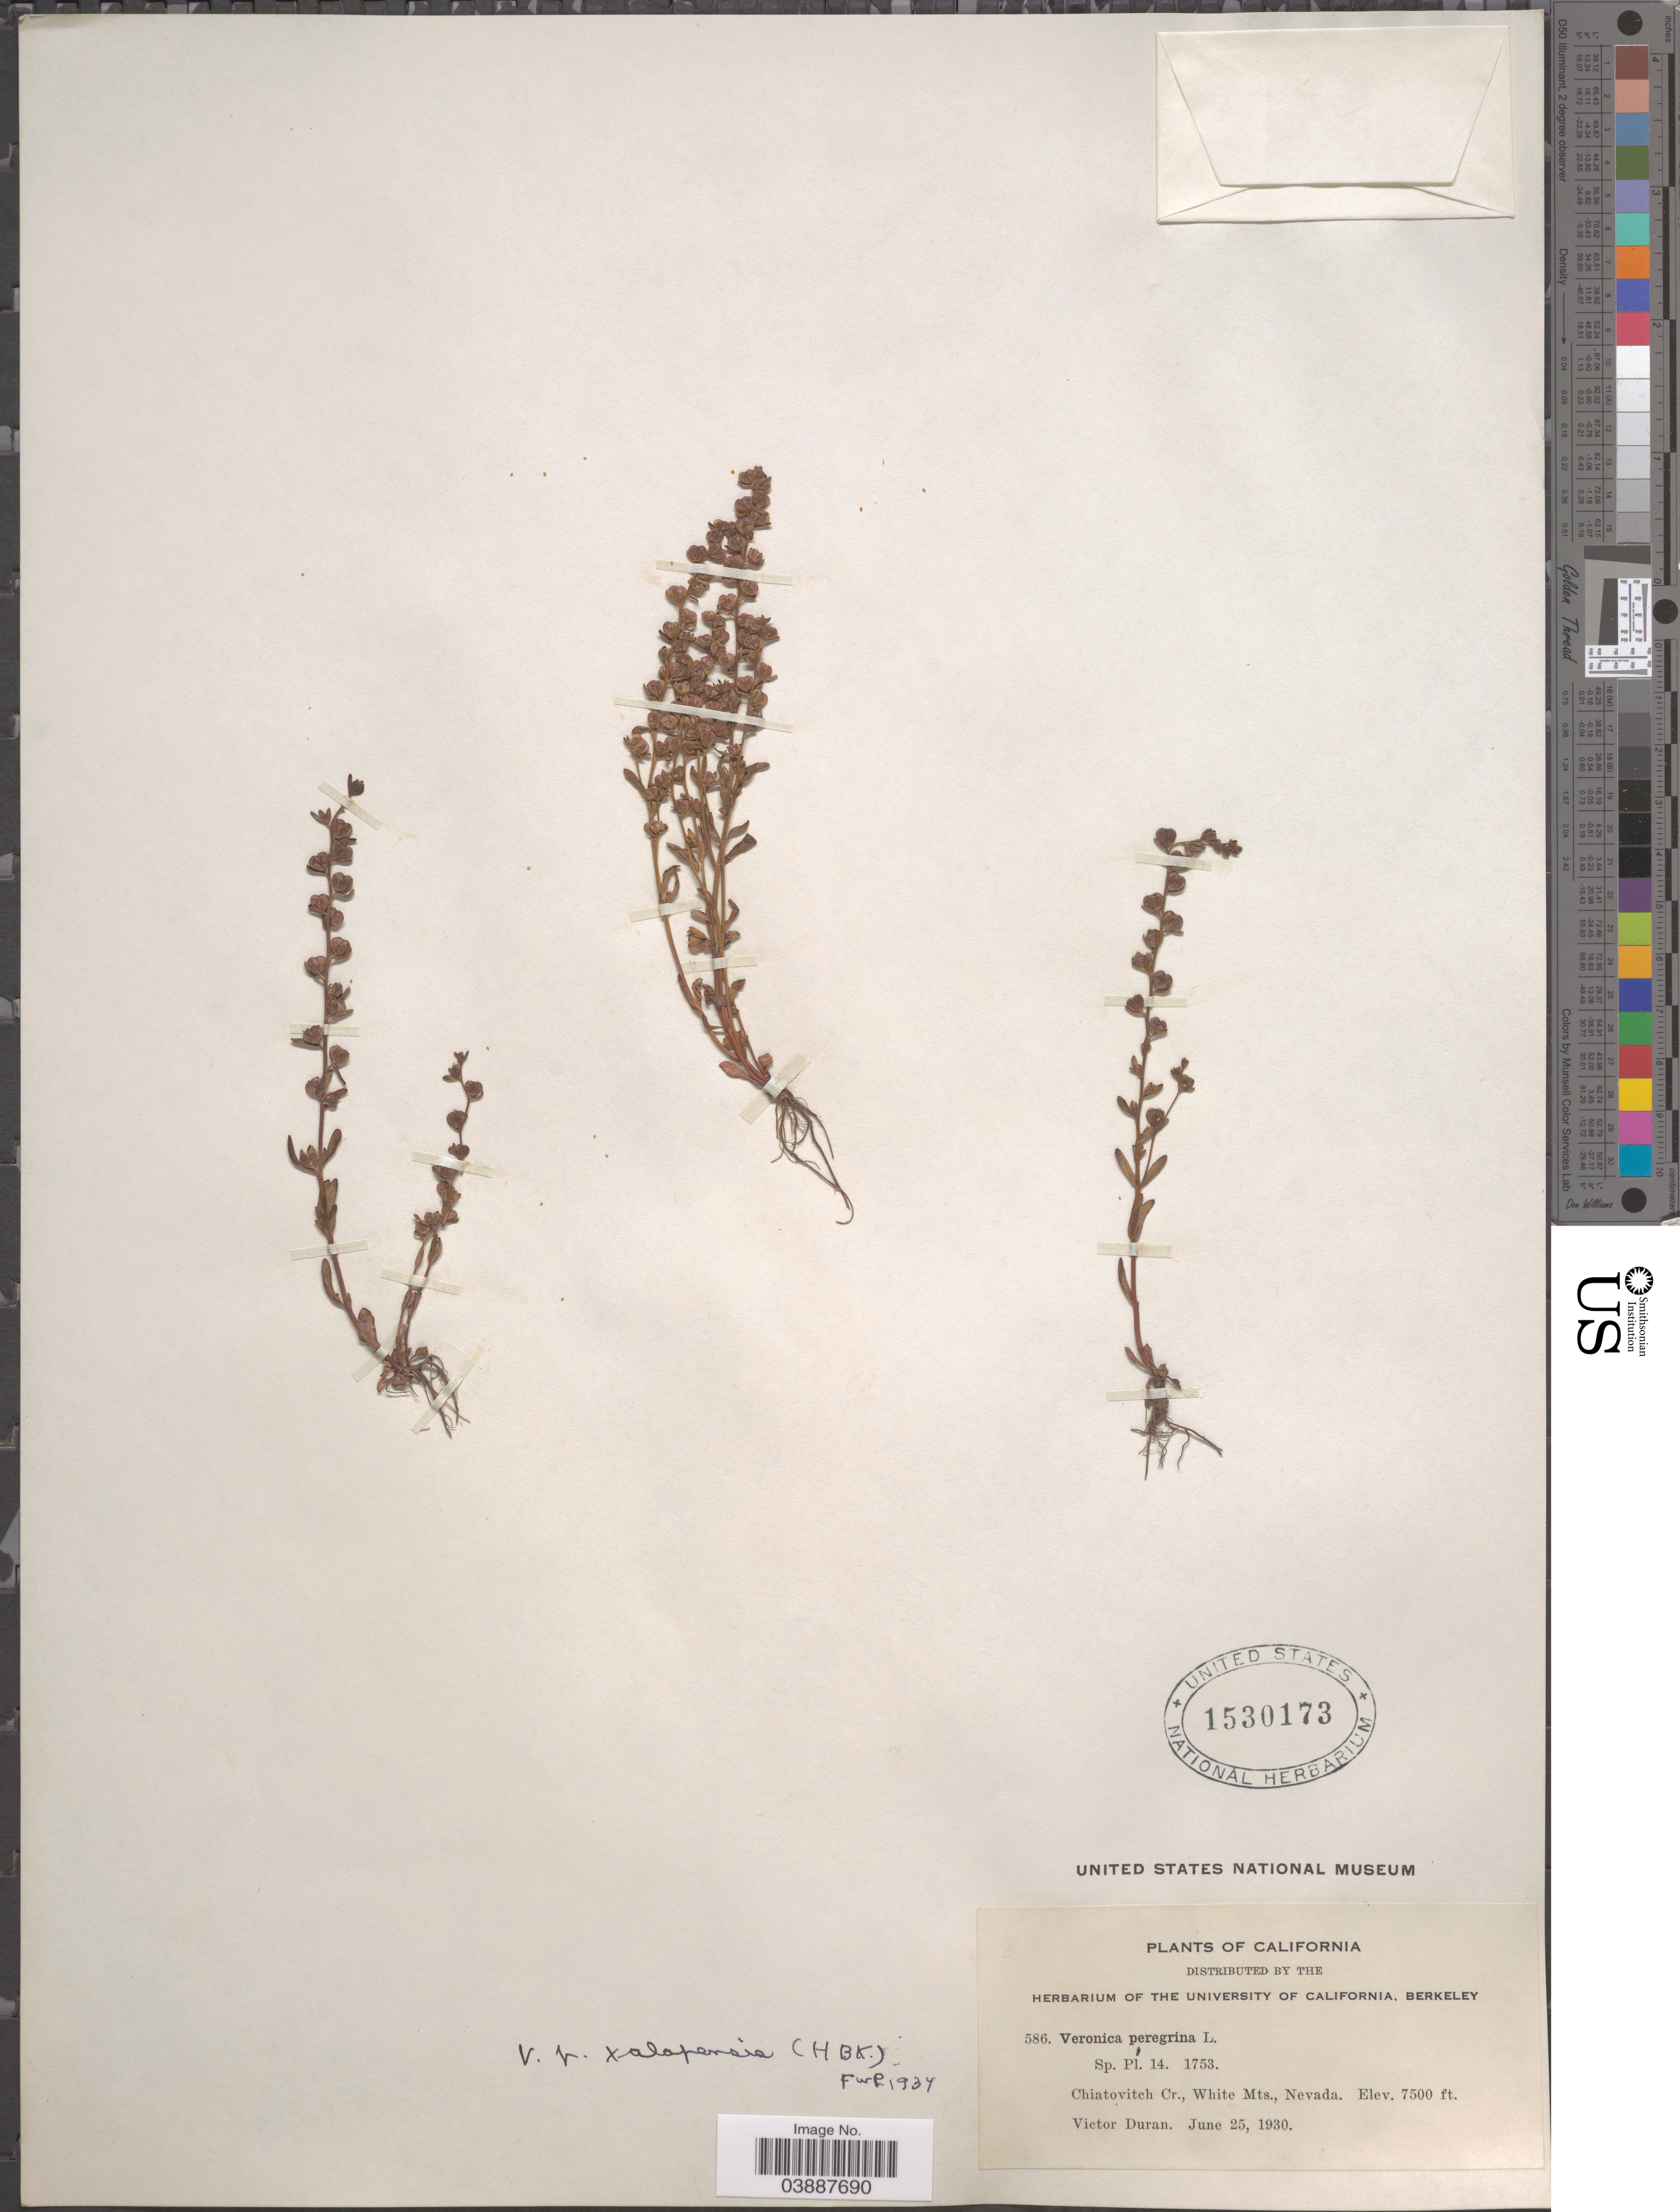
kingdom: Plantae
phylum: Tracheophyta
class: Magnoliopsida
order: Lamiales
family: Plantaginaceae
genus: Veronica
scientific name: Veronica peregrina var. xalapensis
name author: Kunth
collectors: V. Duran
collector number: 586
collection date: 1930-06-25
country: United States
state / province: California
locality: Chiatovitch Cr., White Mts.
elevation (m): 2286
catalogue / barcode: US 1530173